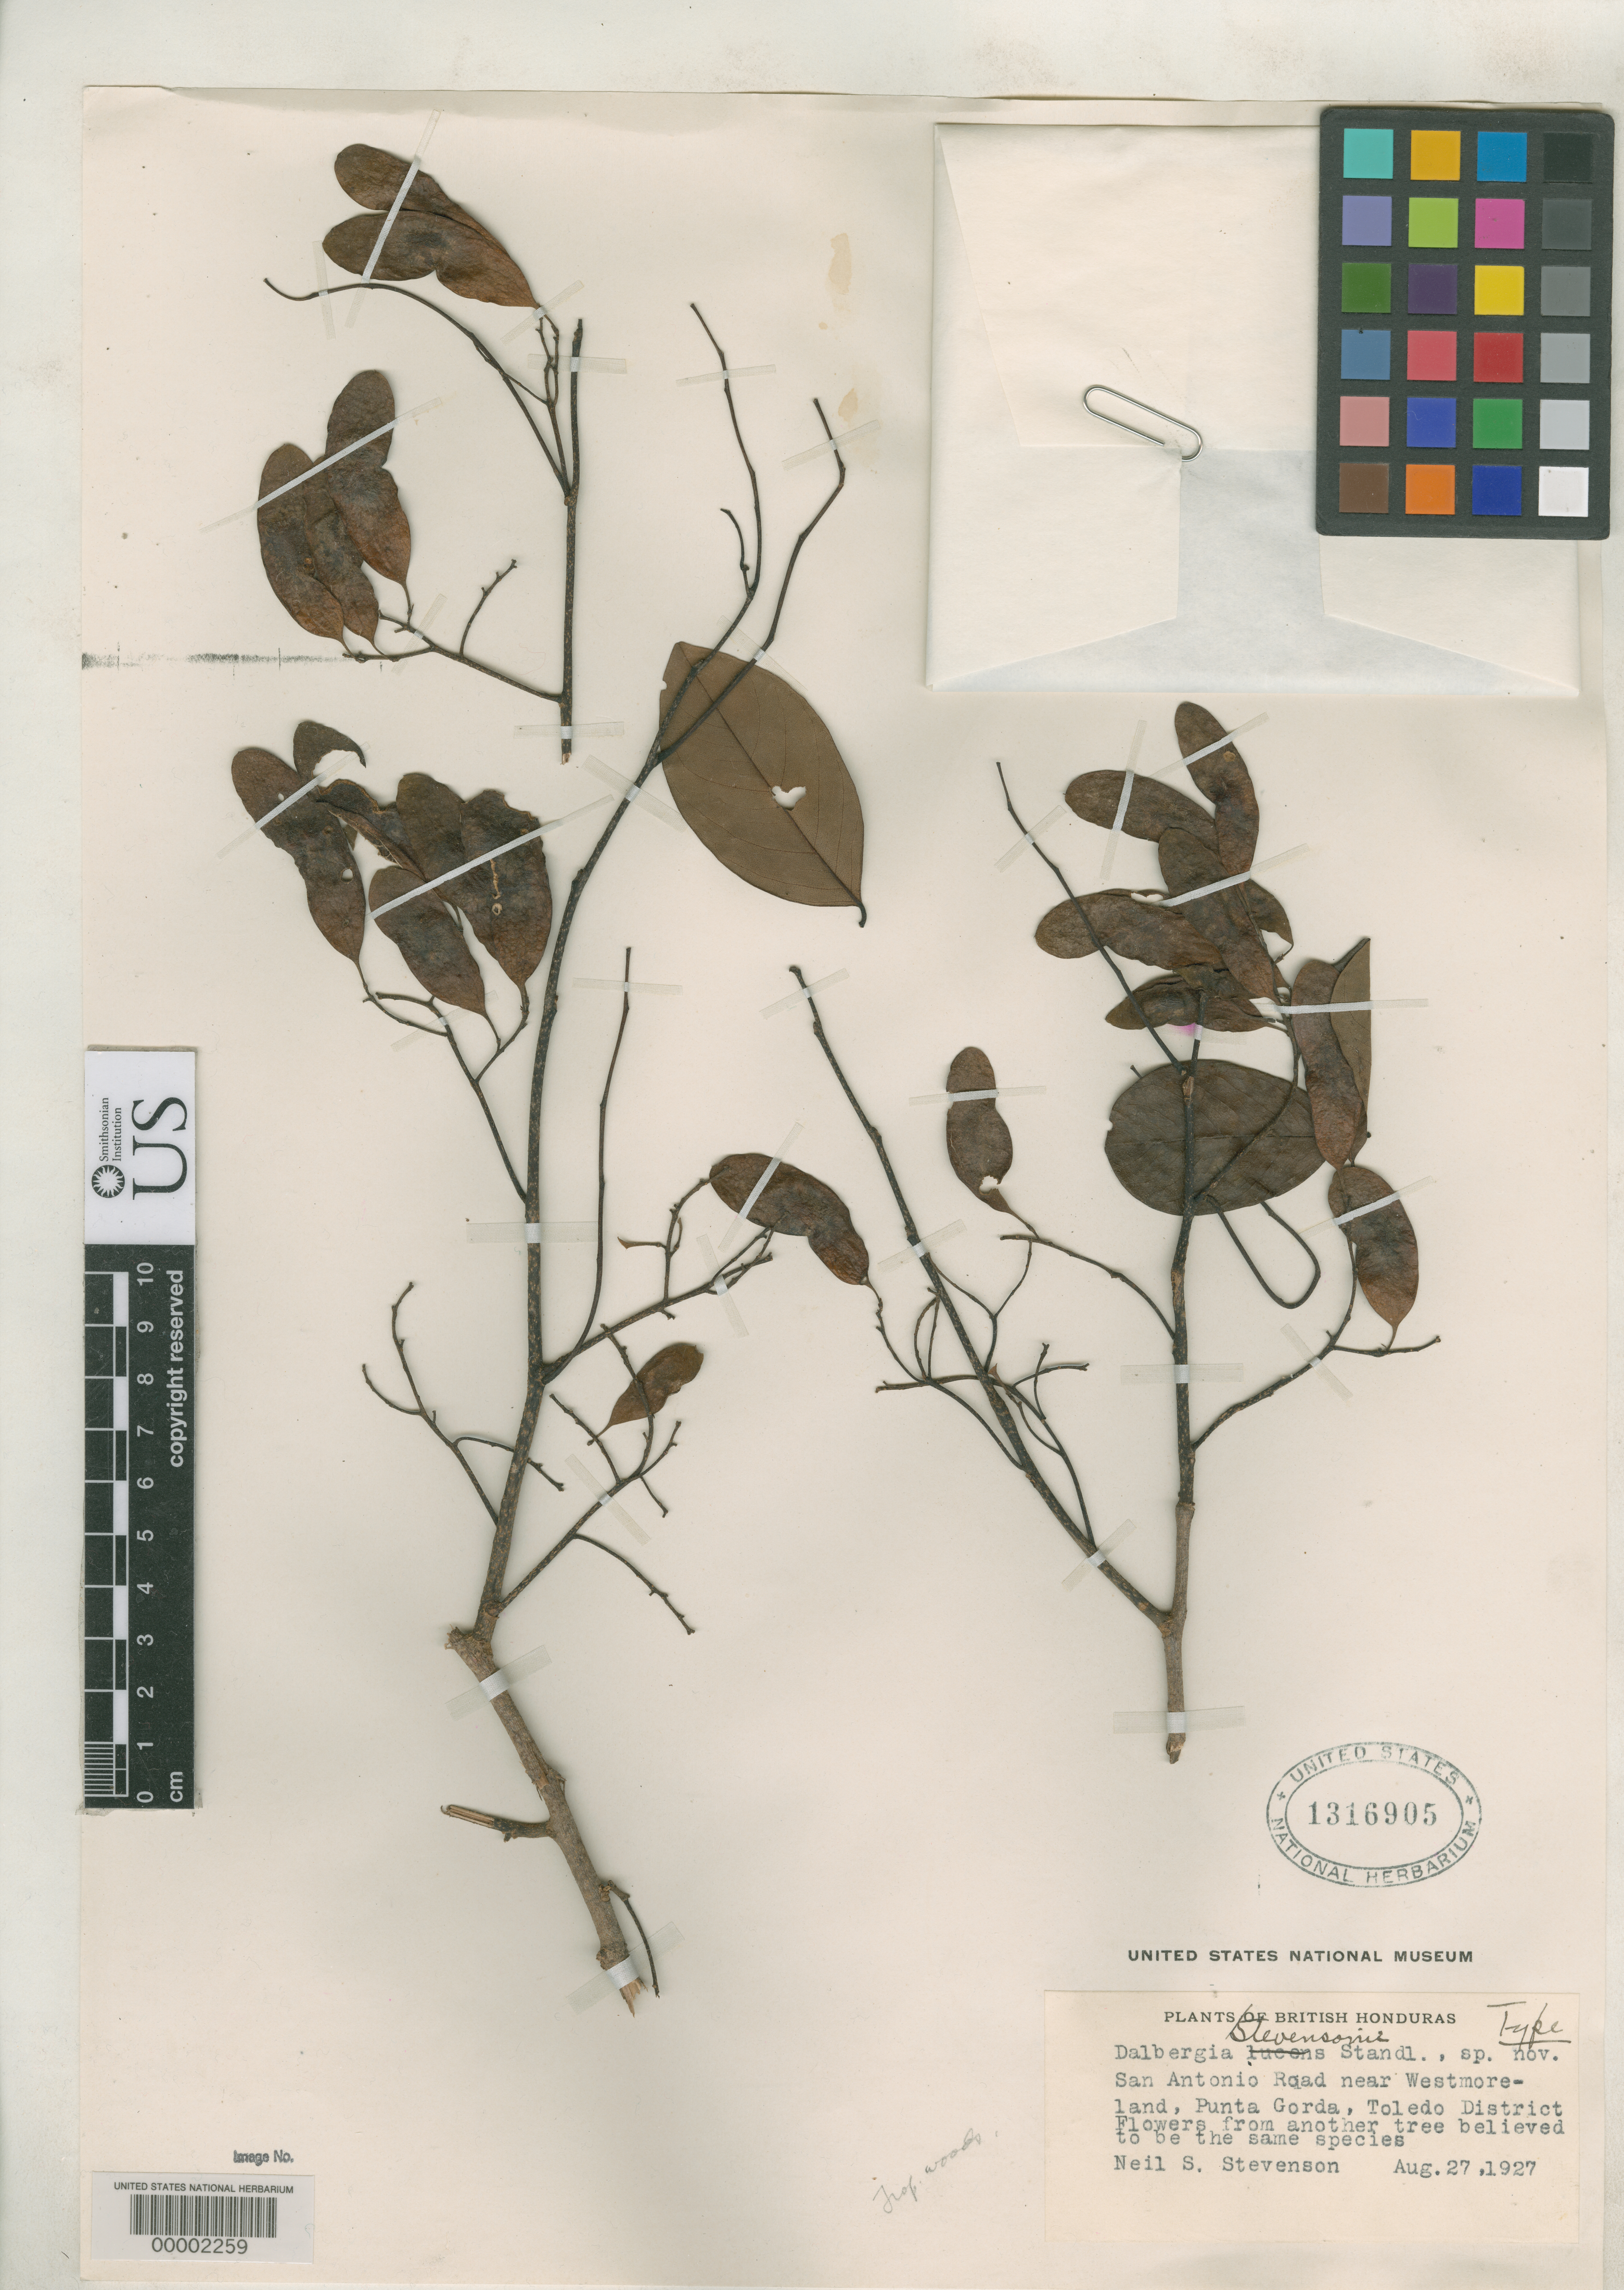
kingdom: Plantae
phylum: Tracheophyta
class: Magnoliopsida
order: Fabales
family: Fabaceae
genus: Dalbergia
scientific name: Dalbergia stevensonii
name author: Standl.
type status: Holotype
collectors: N. Stevenson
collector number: Yale 10696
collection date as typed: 27 Aug 1927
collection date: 1927-08-27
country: Belize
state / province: Toledo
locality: San Antonio road near Westmoreland.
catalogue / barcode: US 1316905